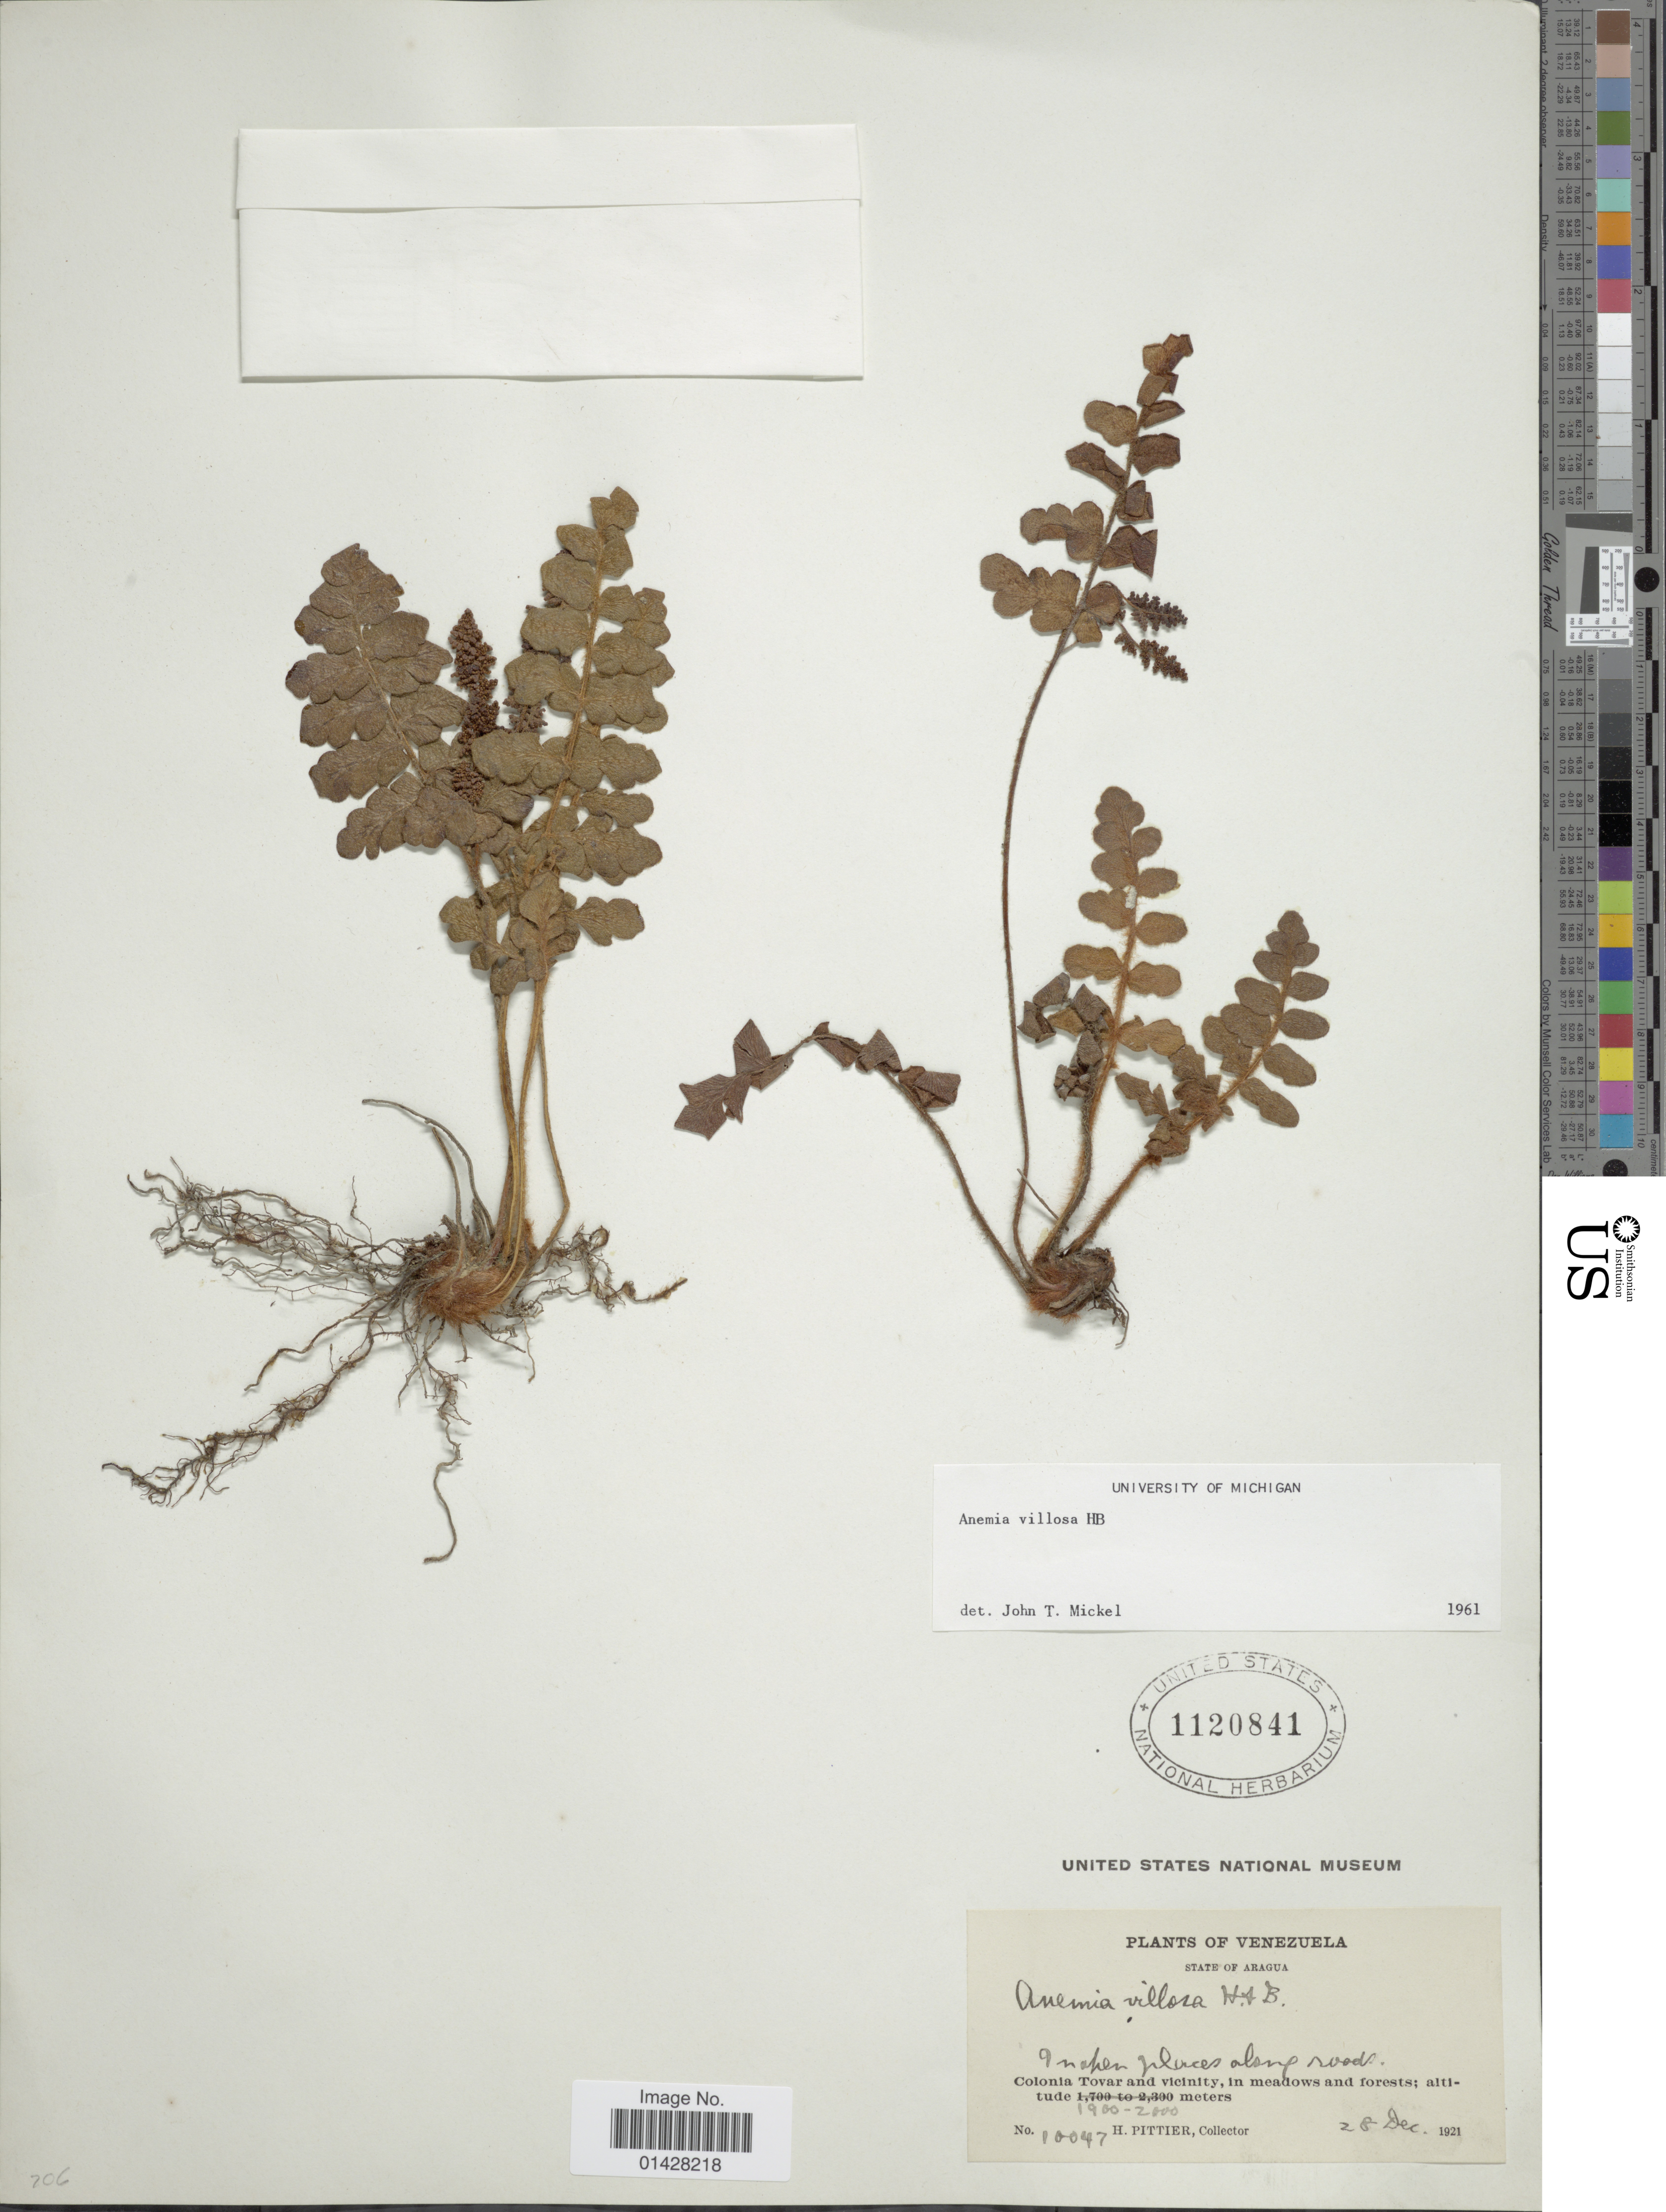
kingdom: Plantae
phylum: Tracheophyta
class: Polypodiopsida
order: Schizaeales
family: Anemiaceae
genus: Anemia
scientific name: Anemia villosa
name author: Humb. & Bonpl. ex Willd.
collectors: H. F. Pittier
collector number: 10047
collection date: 1921-12-28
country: Venezuela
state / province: Aragua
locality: State of Aragua. Colonia Tovar and vicinity, in meadows and forests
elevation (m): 1900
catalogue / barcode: US 1120841